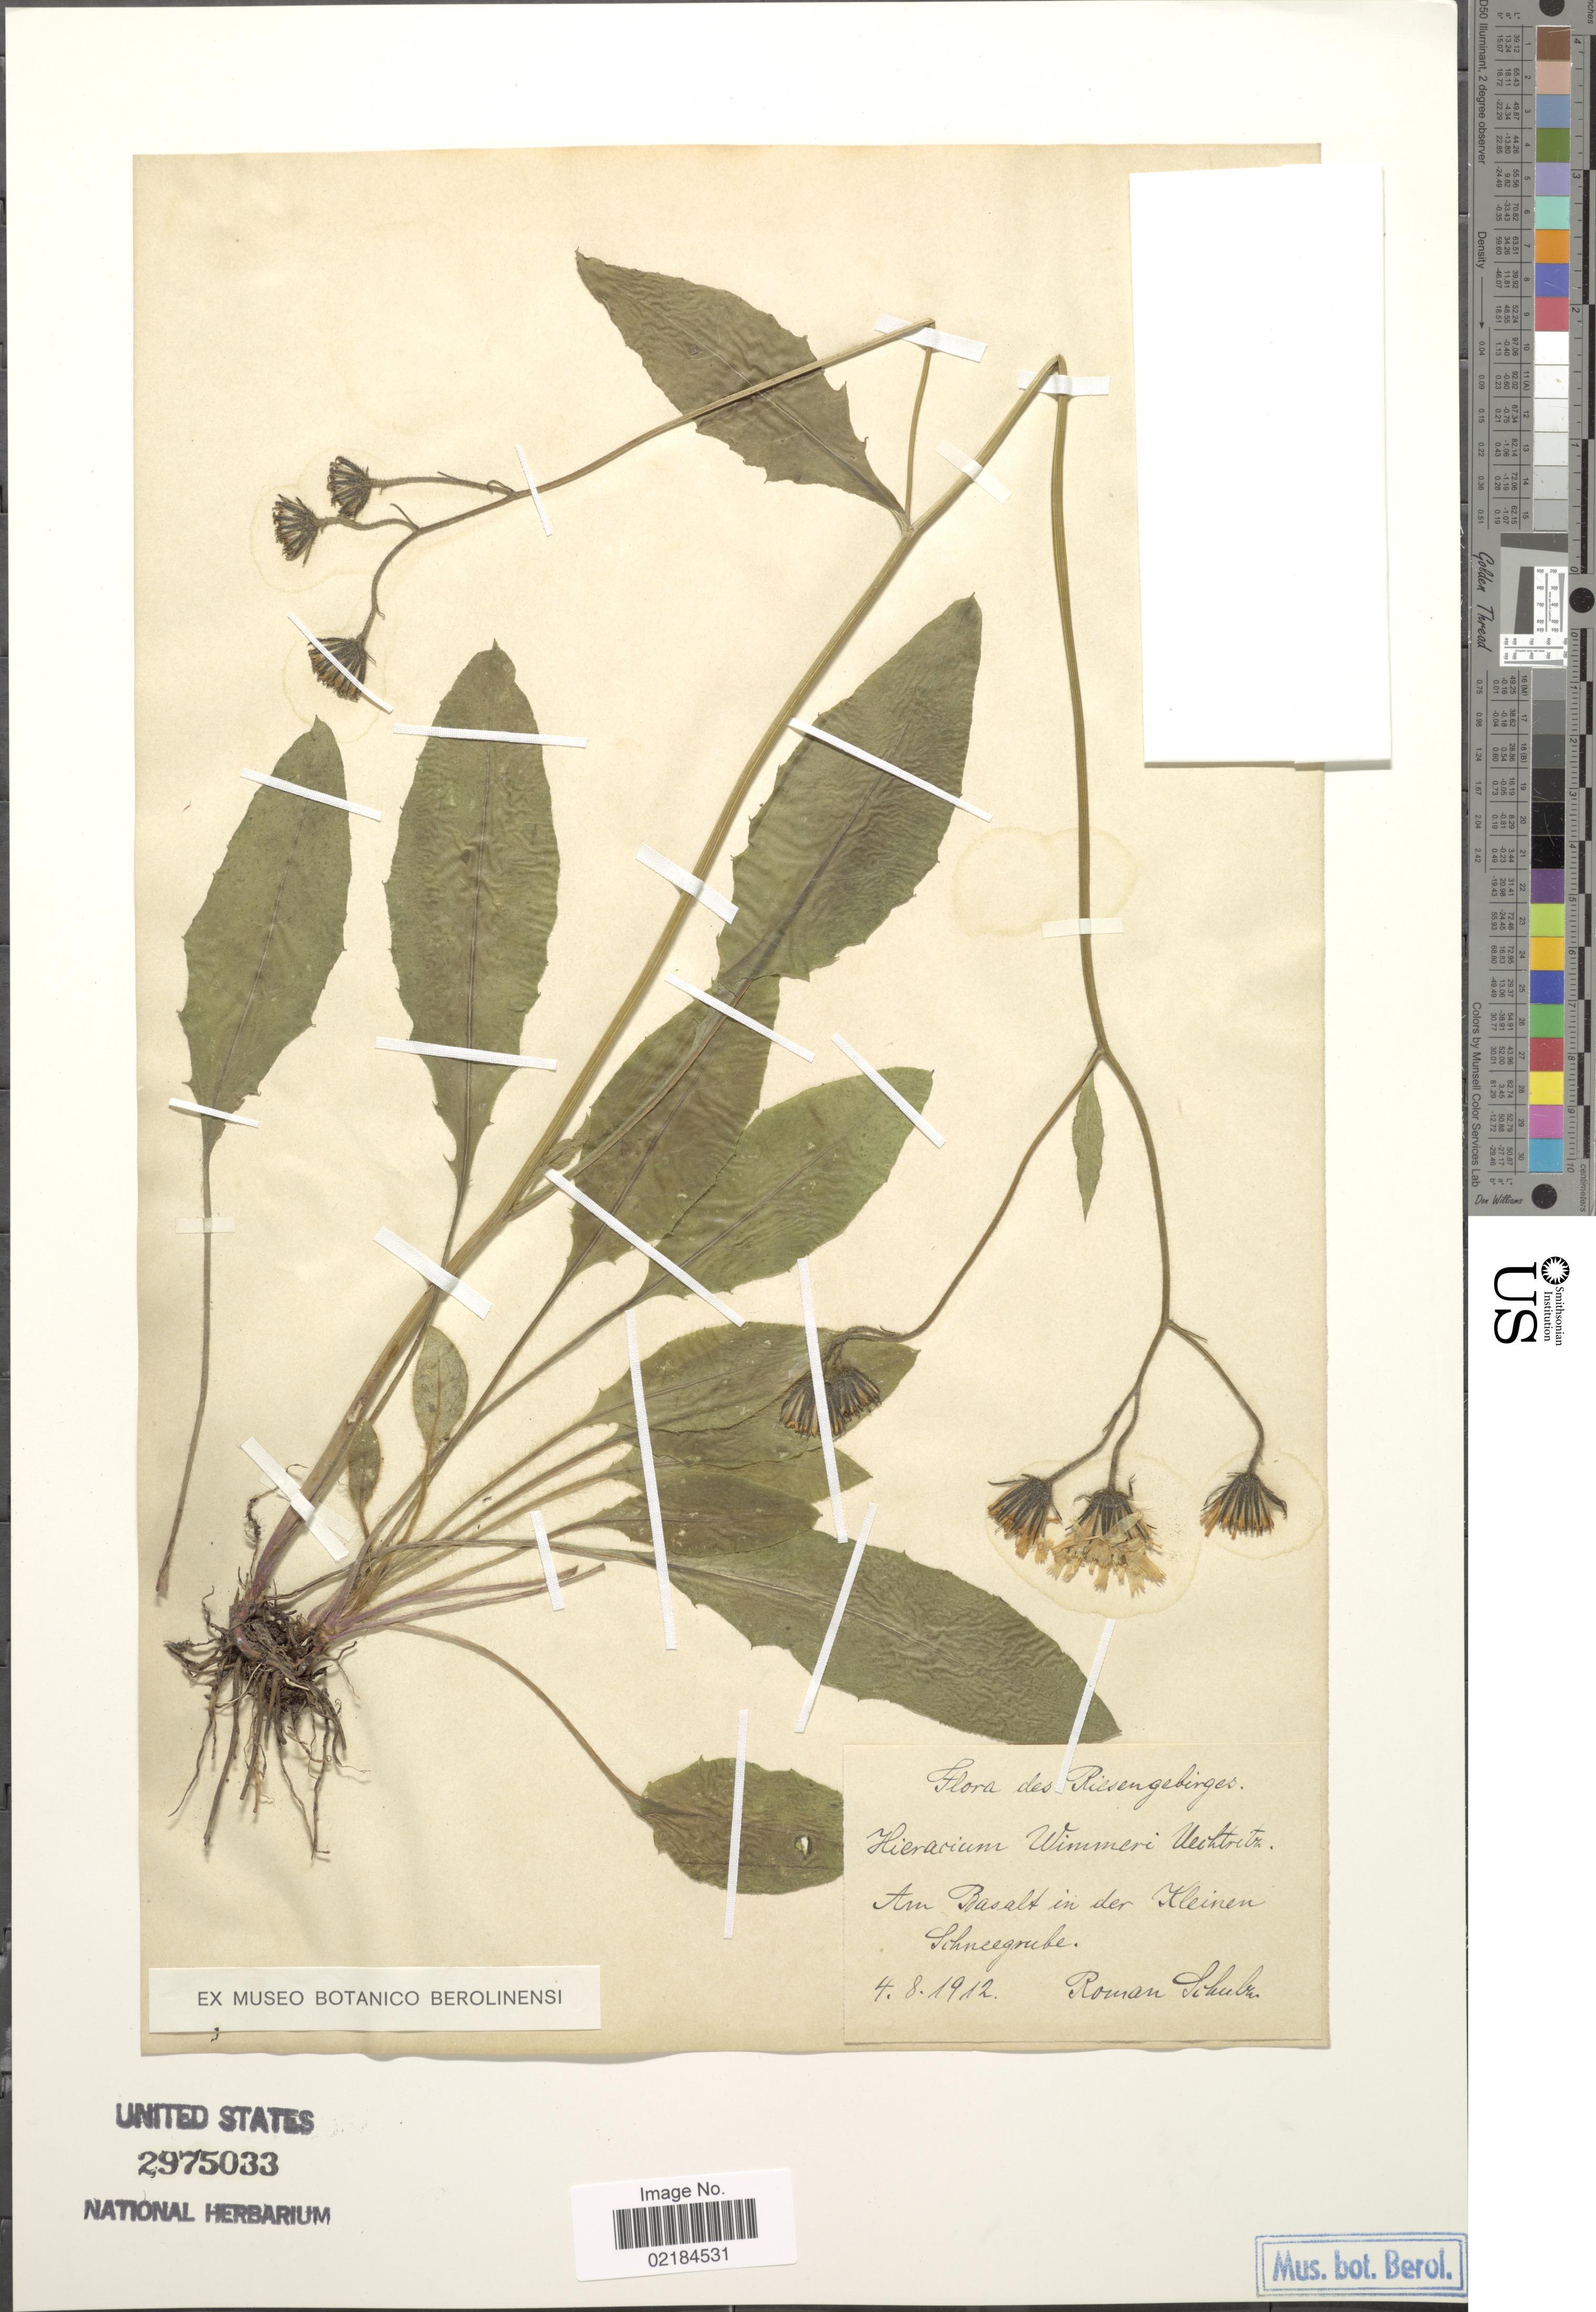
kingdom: Plantae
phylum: Tracheophyta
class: Magnoliopsida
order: Asterales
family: Asteraceae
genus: Hieracium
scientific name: Hieracium froelichianum subsp. wimmeri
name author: (R. Uechtr.) Gottschl. & Greuter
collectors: R. Schulz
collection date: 1912-08-04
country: Poland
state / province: Dolnoslaskie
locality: Des Riesengebirges, Am Basalt in der Kleinen Schneegrube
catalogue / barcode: US 2975033